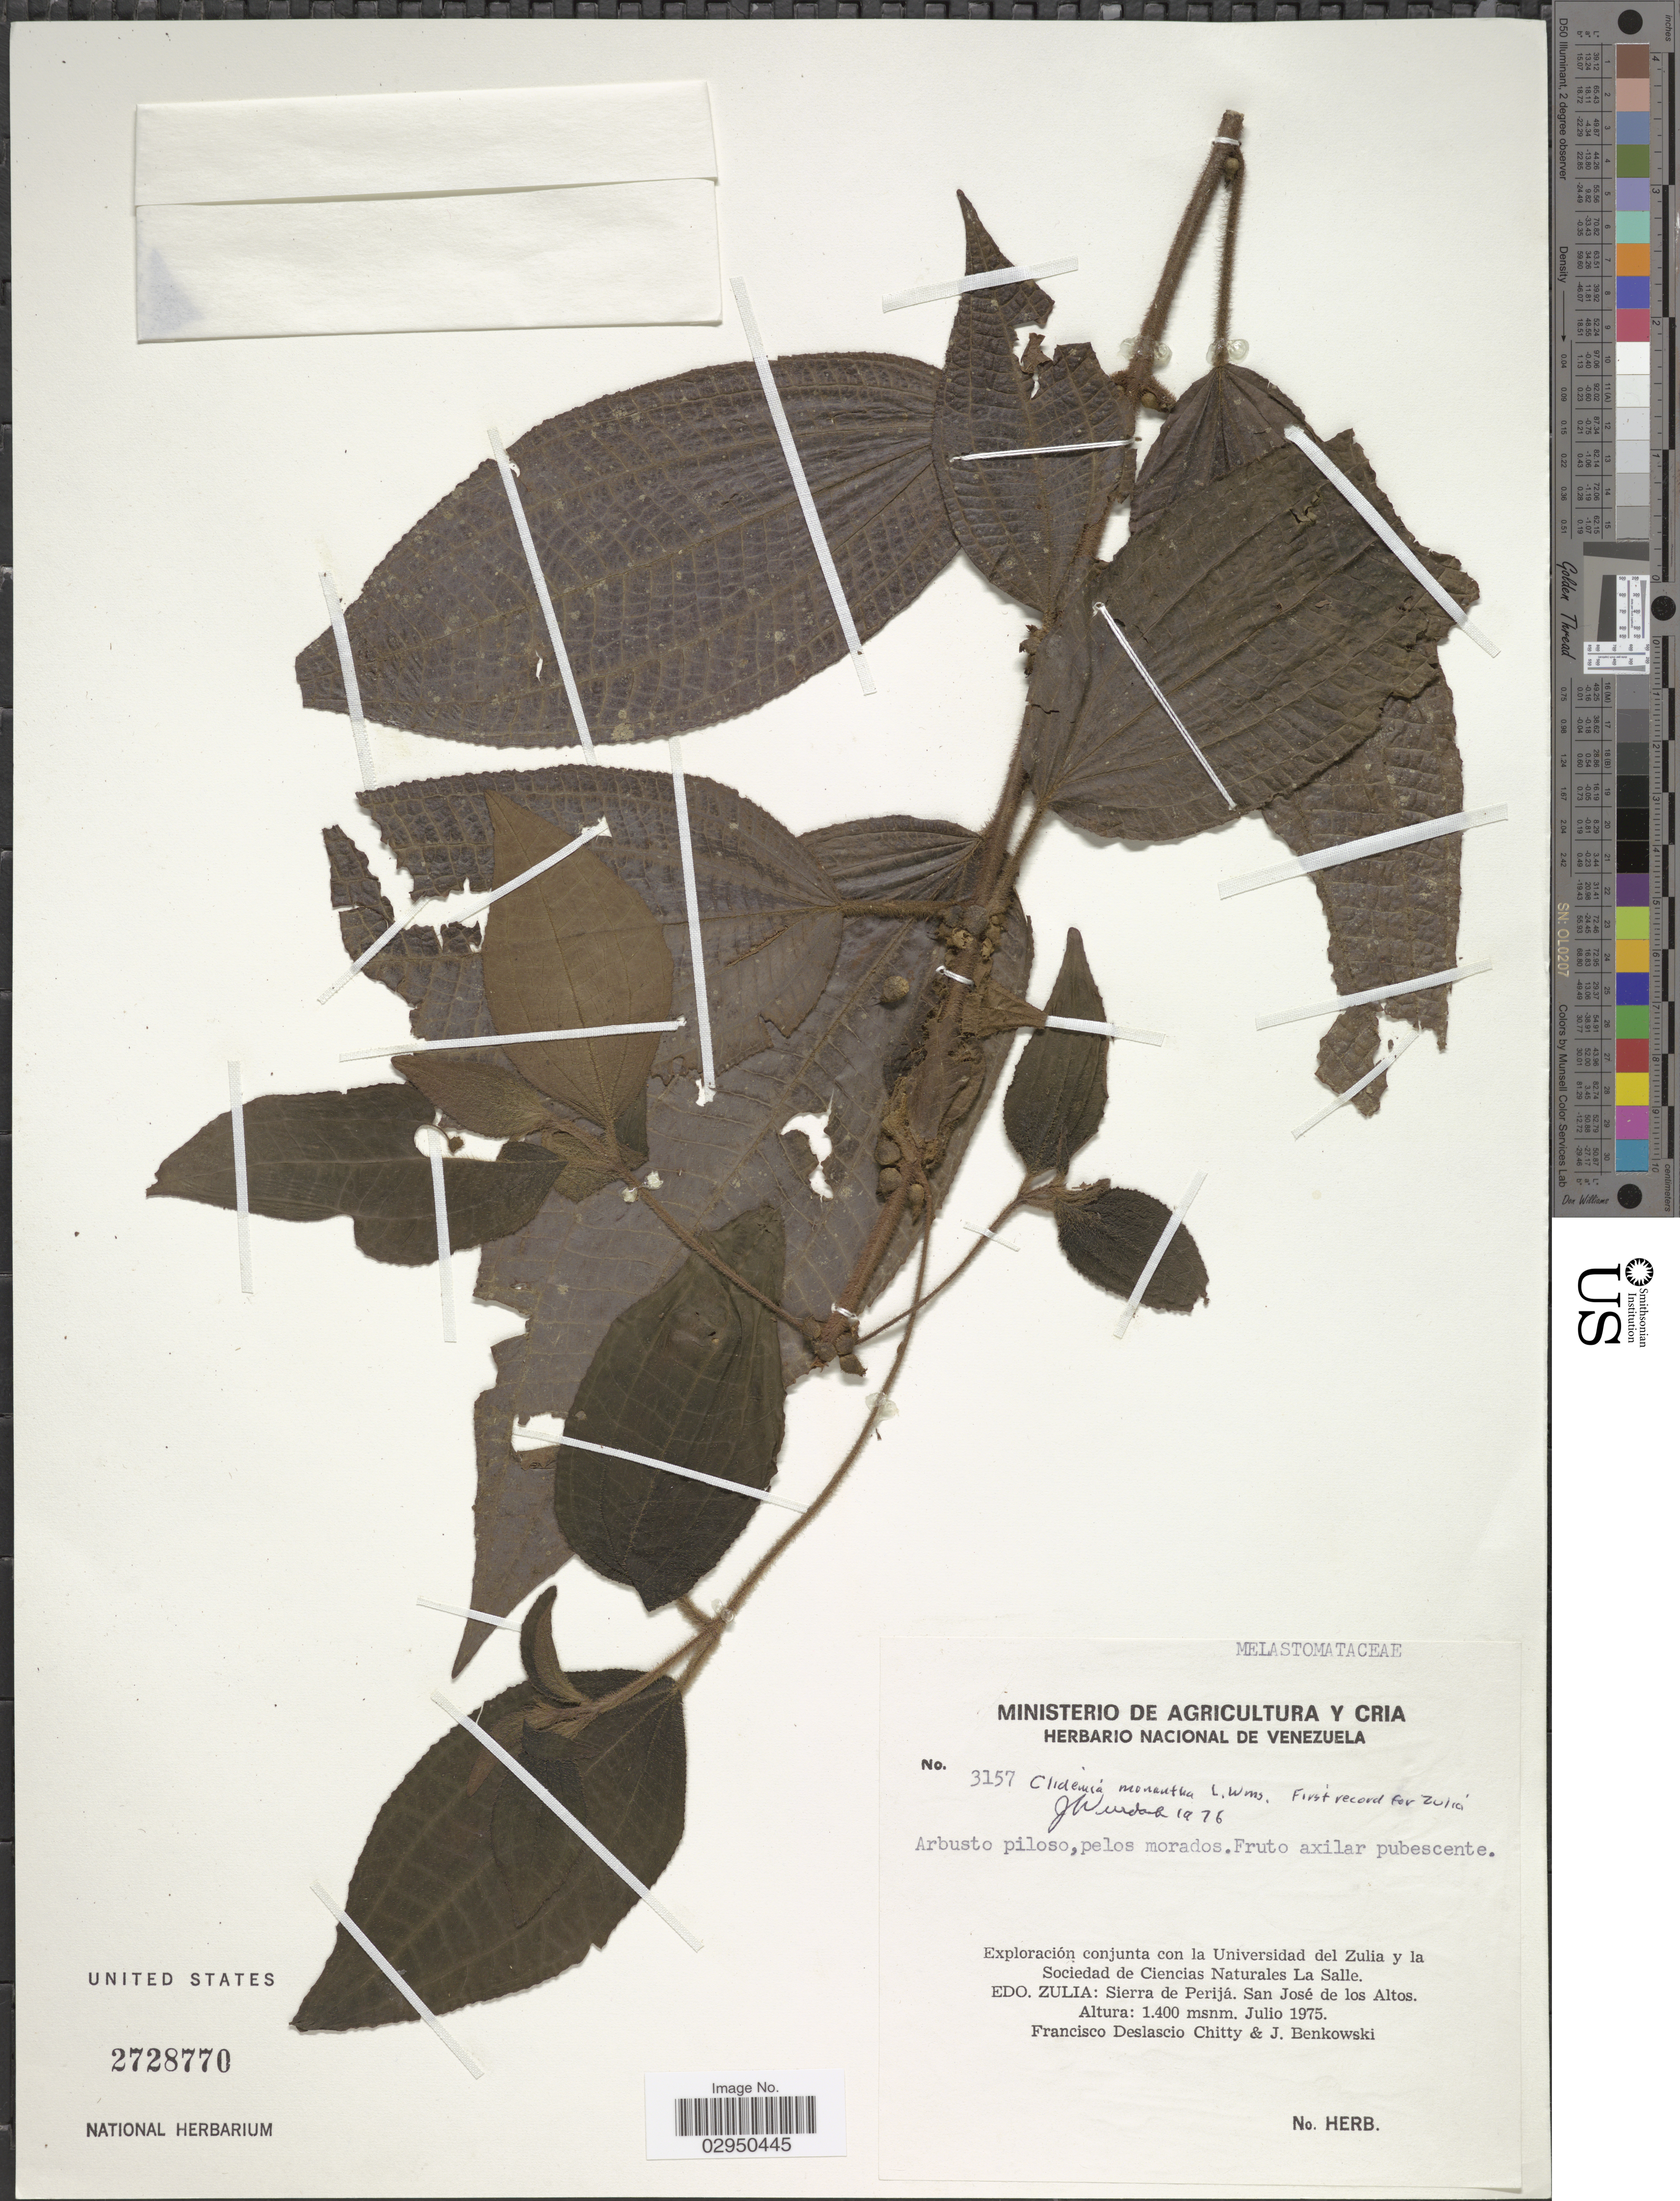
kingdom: Plantae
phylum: Tracheophyta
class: Magnoliopsida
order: Myrtales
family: Melastomataceae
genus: Clidemia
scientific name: Clidemia monantha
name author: L.O. Williams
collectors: F. Delascio C. & J. Benkowski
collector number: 3157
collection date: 1975-07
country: Venezuela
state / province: Zulia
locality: Sierra de Perijá. San José de los Altos.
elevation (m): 1400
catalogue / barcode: US 2728770